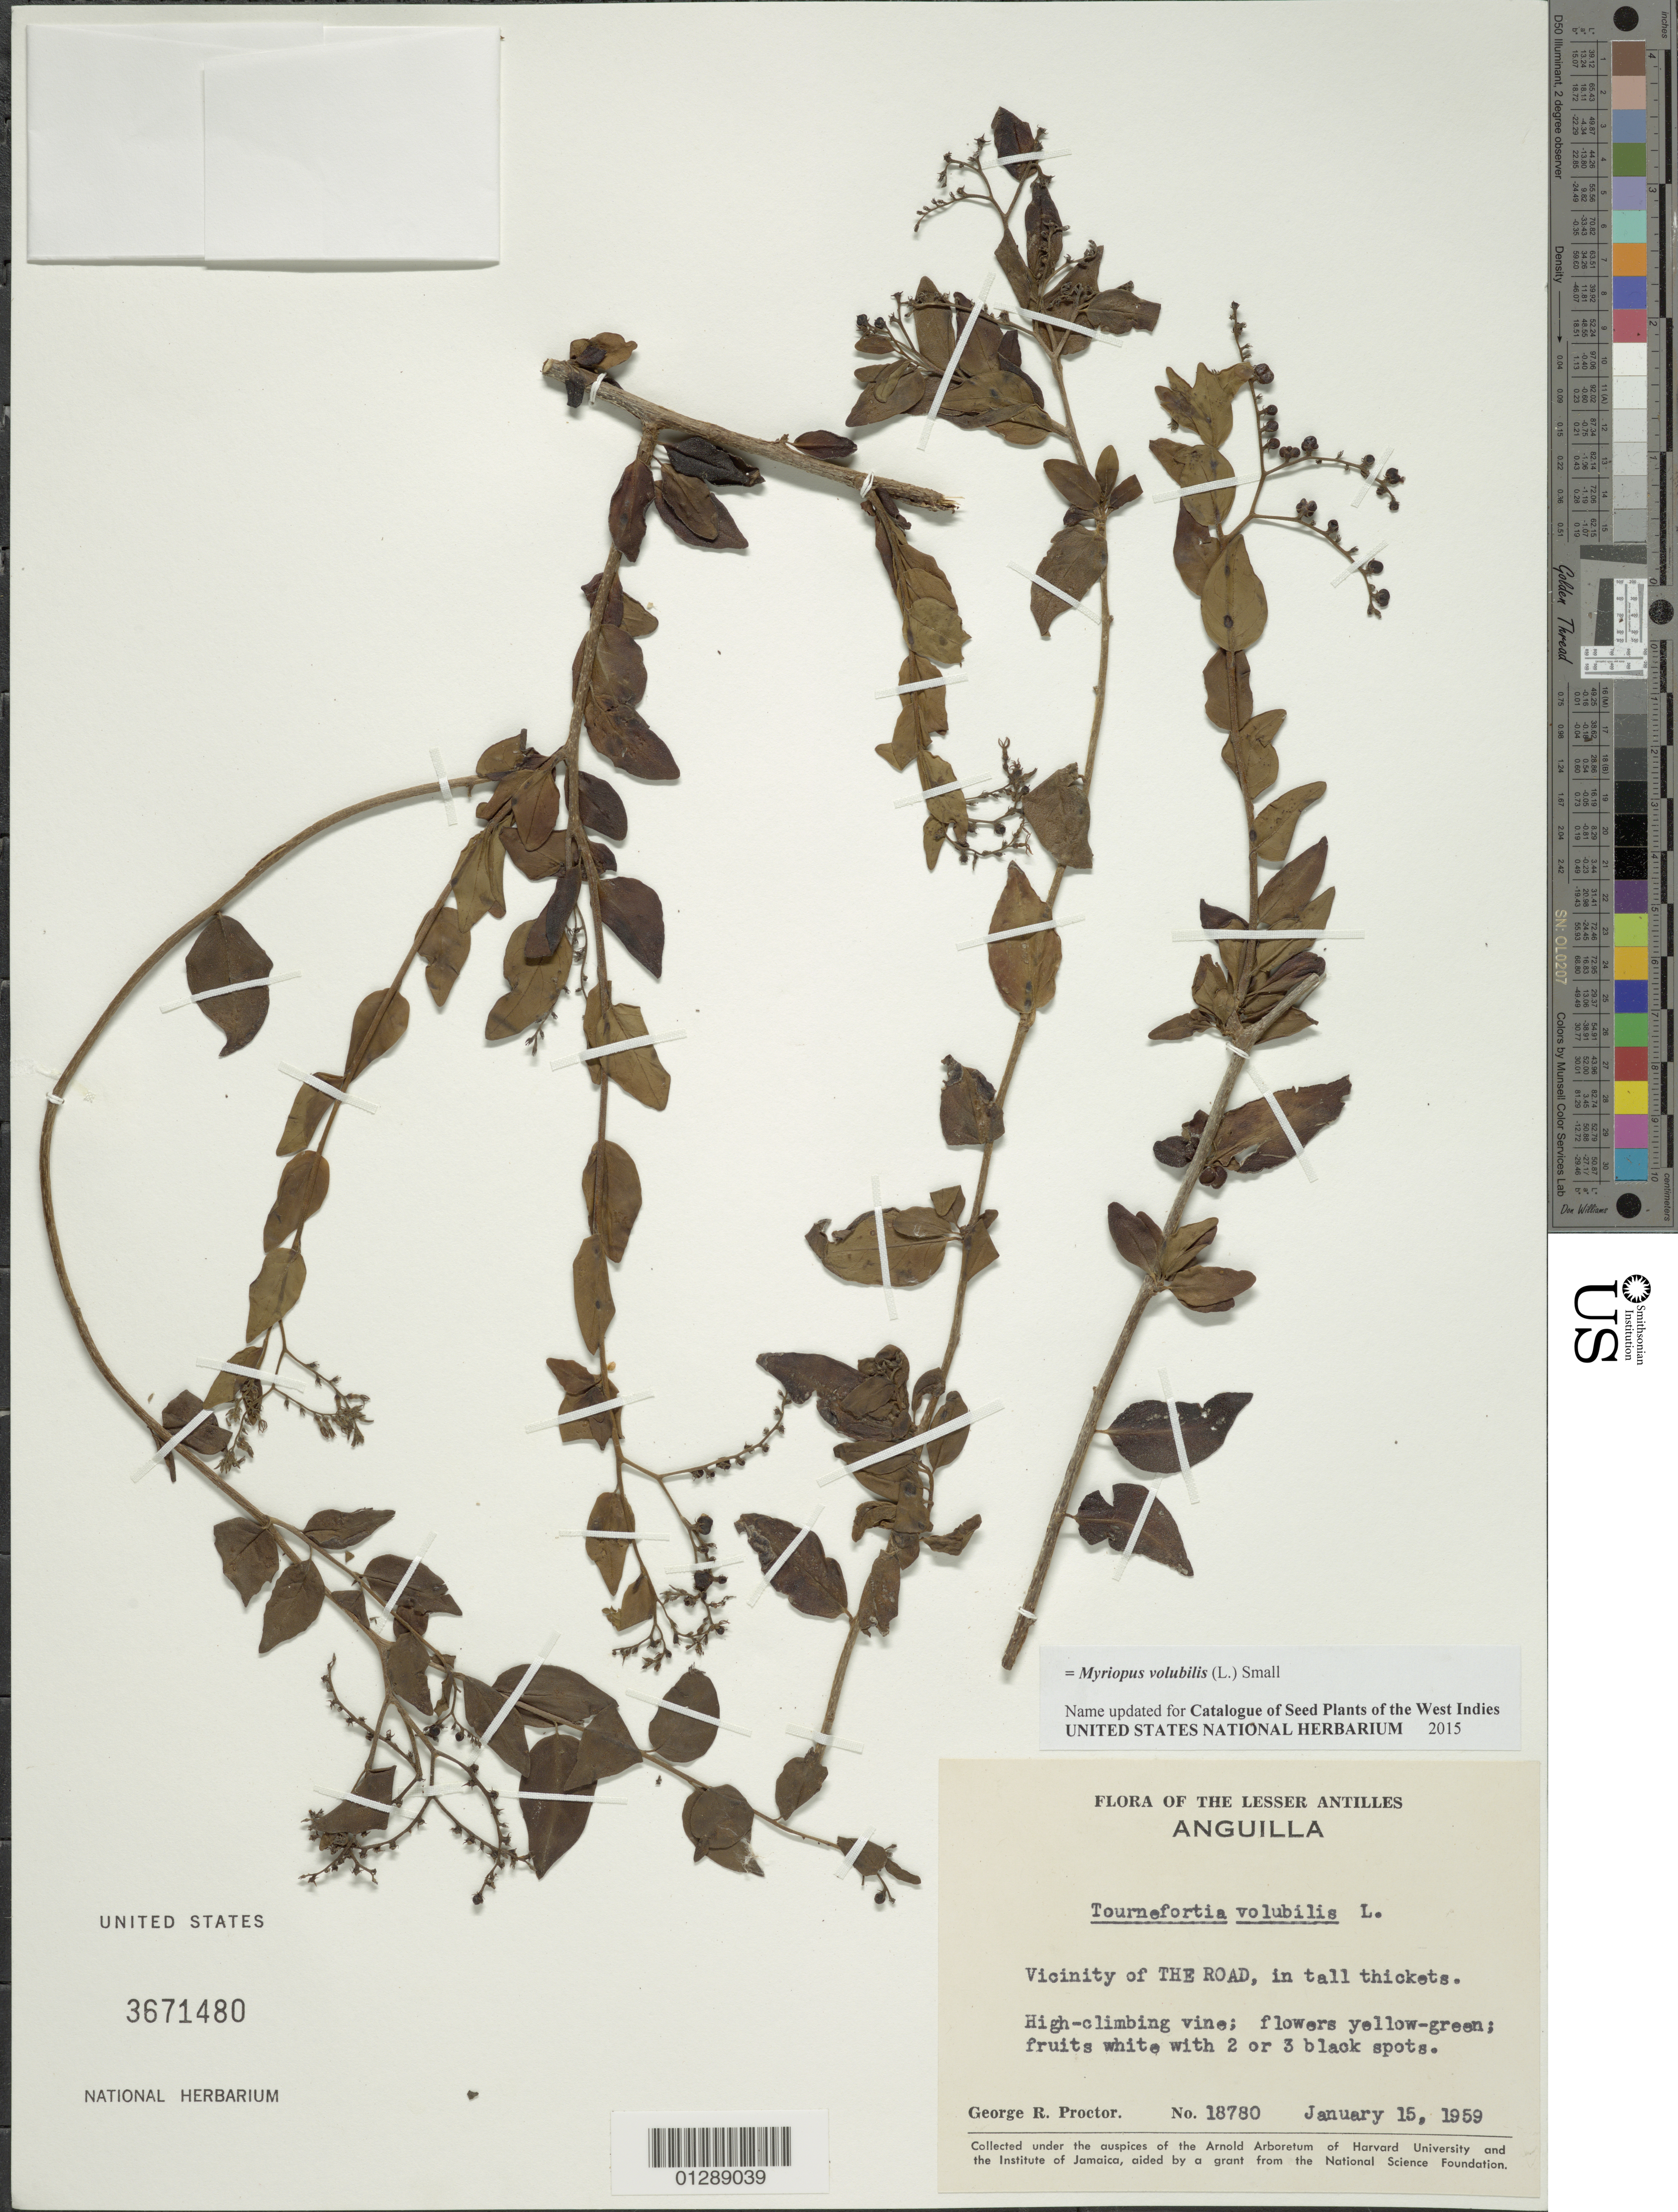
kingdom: Plantae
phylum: Tracheophyta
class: Magnoliopsida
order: Boraginales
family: Heliotropiaceae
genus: Myriopus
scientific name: Myriopus volubilis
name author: (L.) Small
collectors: G. R. Proctor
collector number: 18780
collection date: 1959-01-15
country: Anguilla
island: Anguilla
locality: The Road, vicinity.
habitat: In tall thickets.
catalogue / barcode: US 3671480